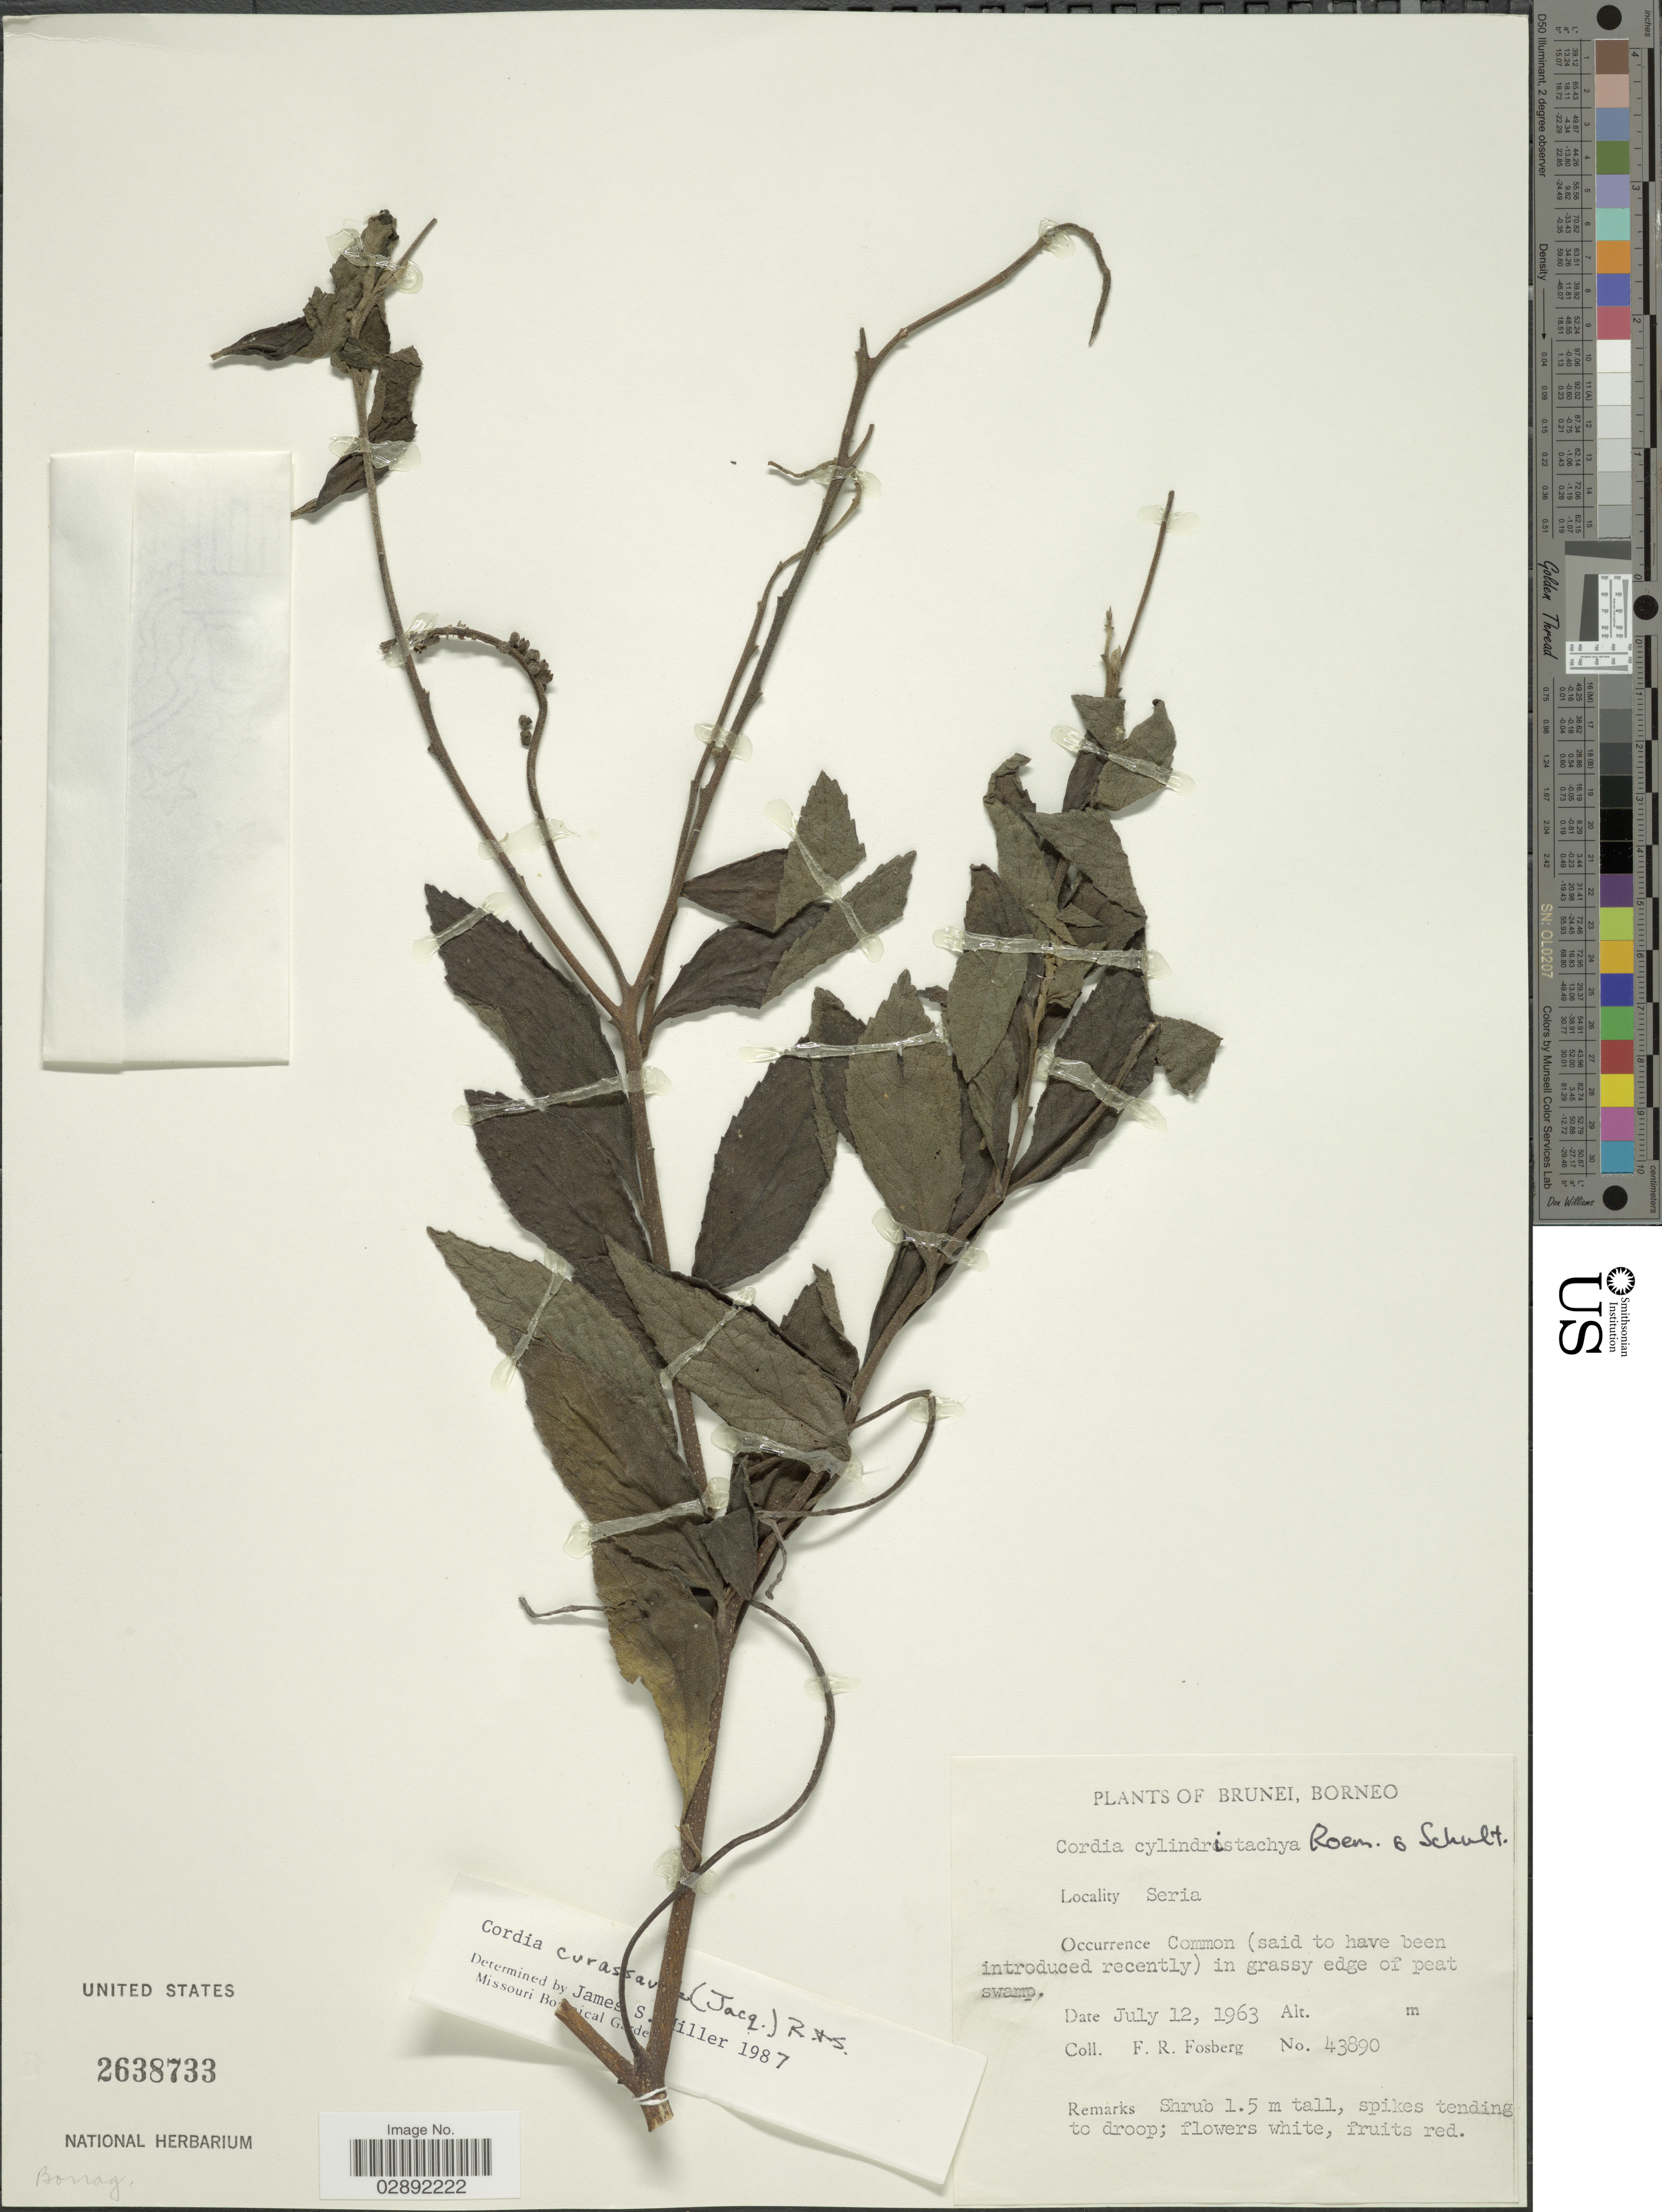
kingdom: Plantae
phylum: Tracheophyta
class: Magnoliopsida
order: Boraginales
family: Cordiaceae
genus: Cordia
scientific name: Cordia curassavica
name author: (Jacq.) Roem. & Schult.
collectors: F. R. Fosberg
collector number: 43890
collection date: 1963-07-12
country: Brunei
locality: Borneo. Seria.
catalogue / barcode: US 2638733